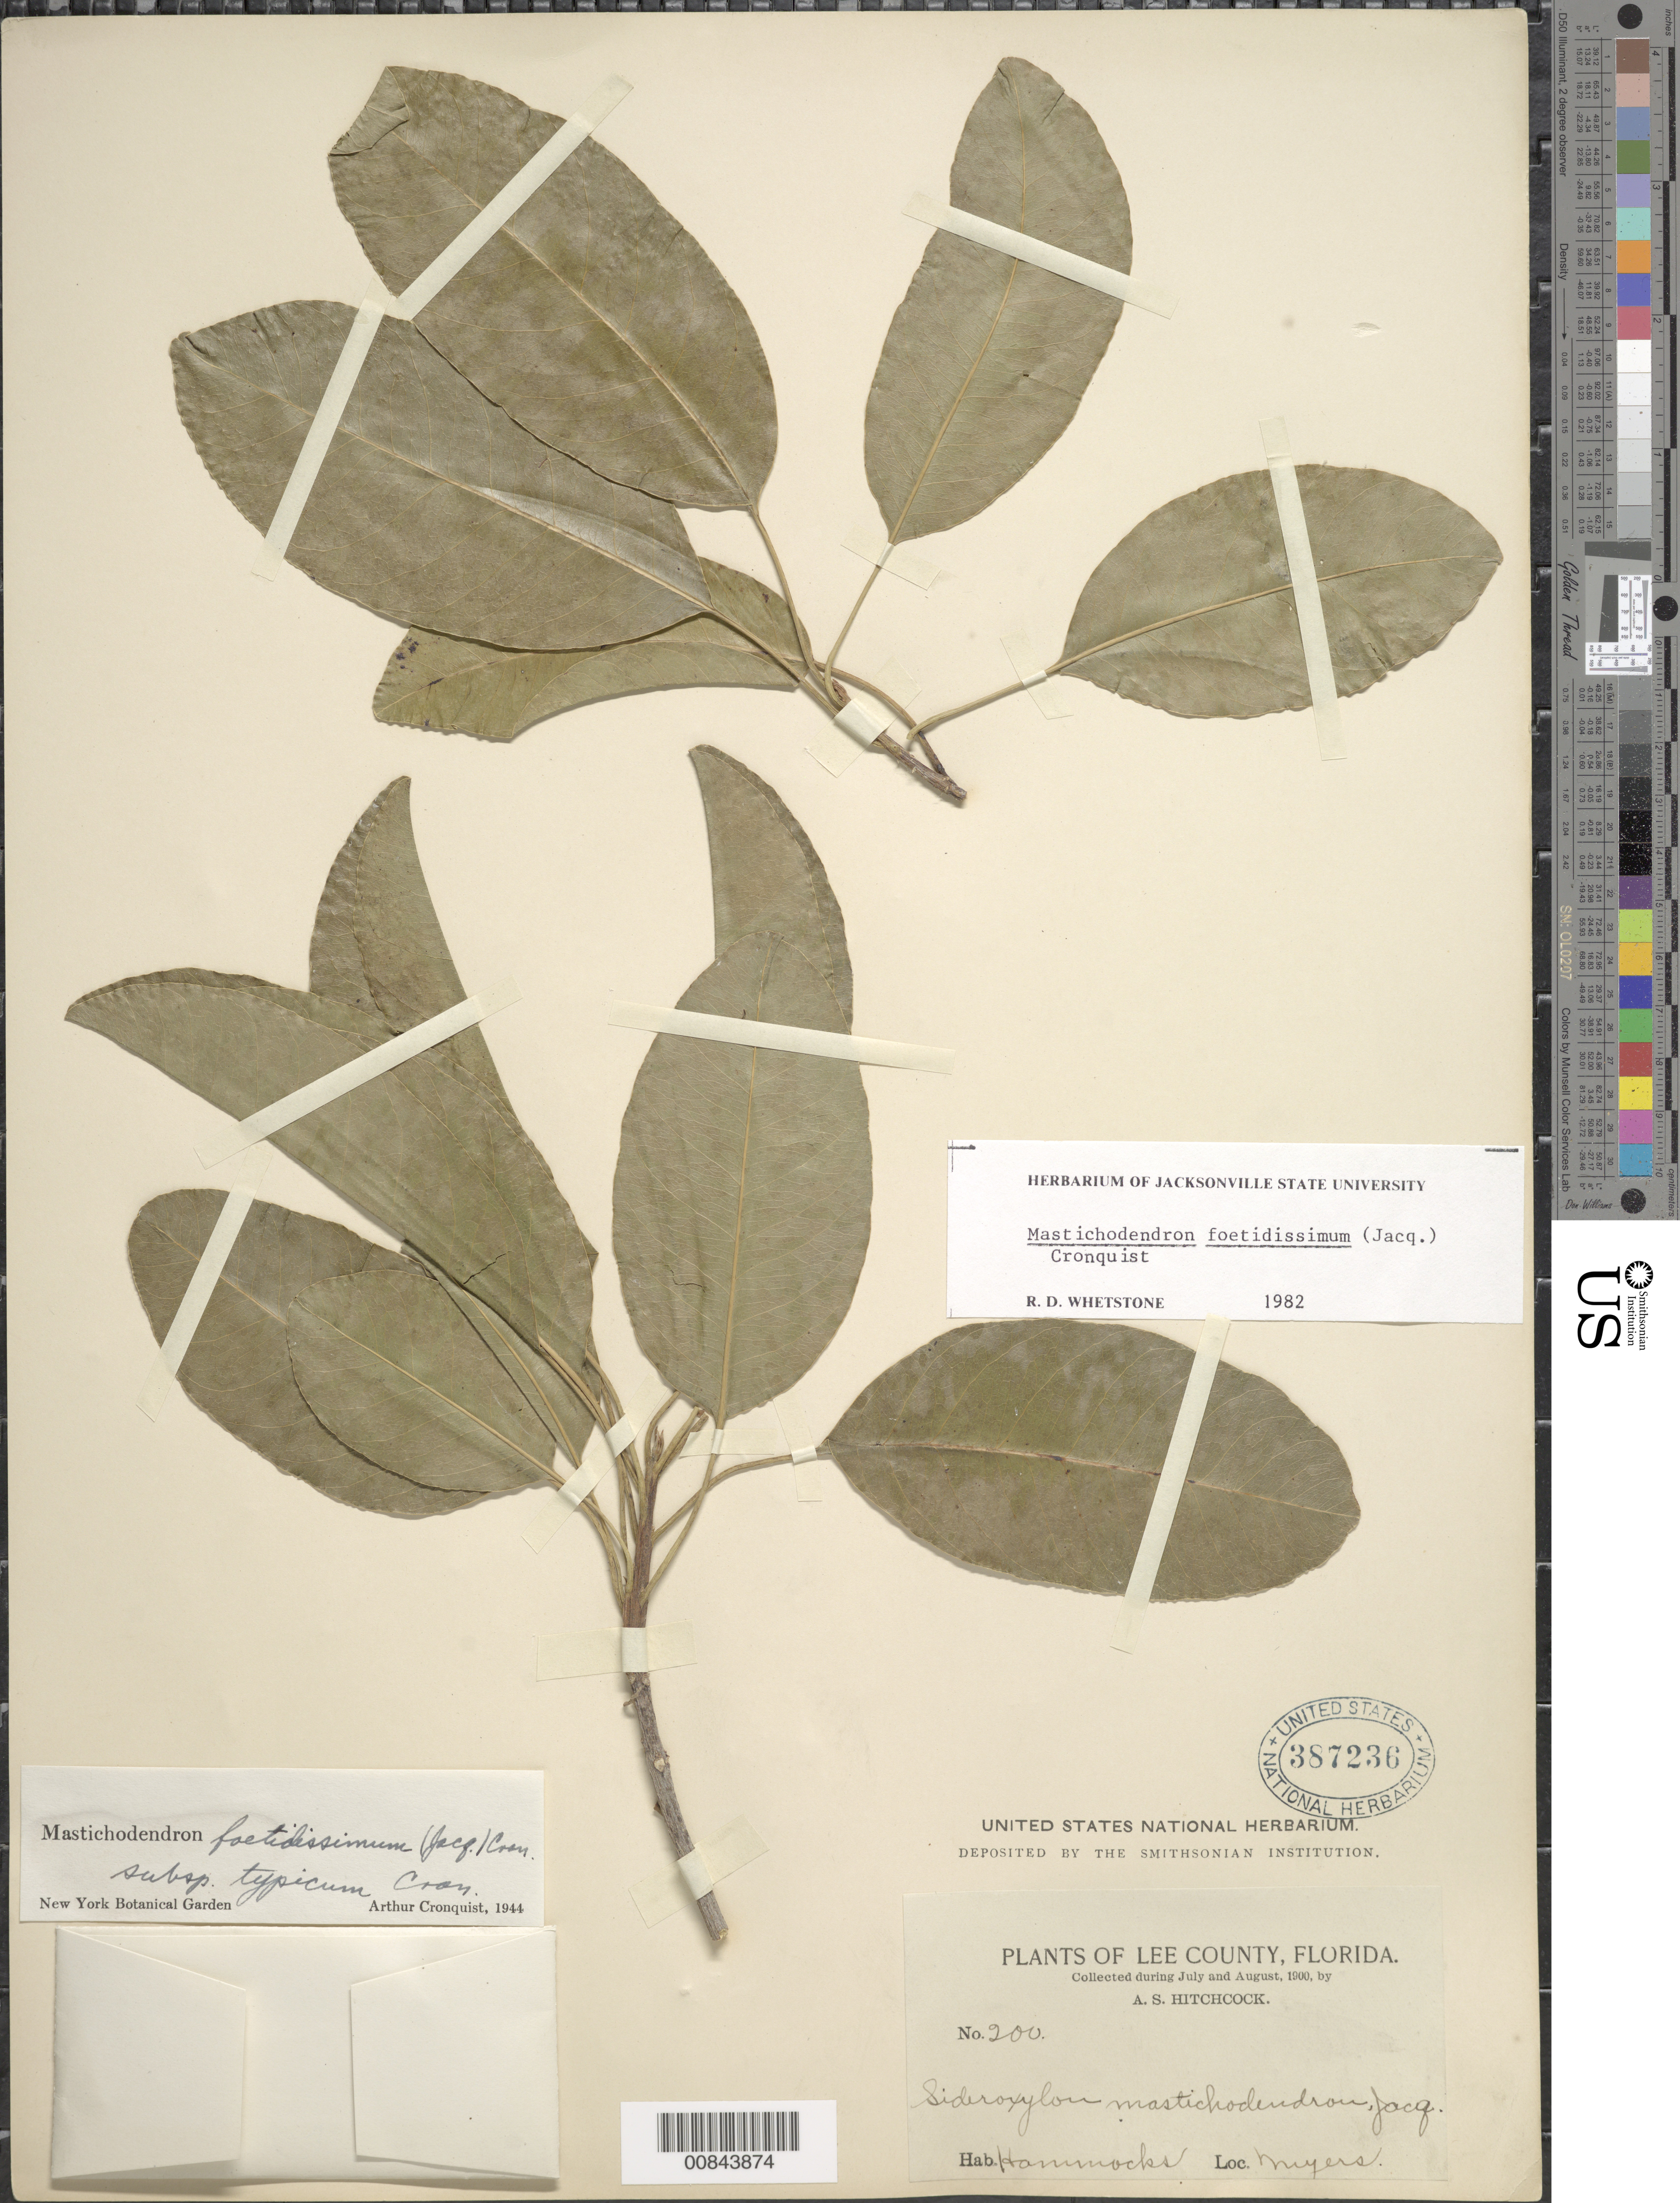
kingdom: Plantae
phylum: Tracheophyta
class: Magnoliopsida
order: Ericales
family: Sapotaceae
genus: Mastichodendron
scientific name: Mastichodendron foetidissimum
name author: (Jacq.) Cronq.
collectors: A. S. Hitchcock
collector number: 200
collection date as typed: Jul 1900 to -- Aug 1900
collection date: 1900-07/1900-08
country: United States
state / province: Florida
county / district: Lee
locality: Myers.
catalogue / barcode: US 3887236